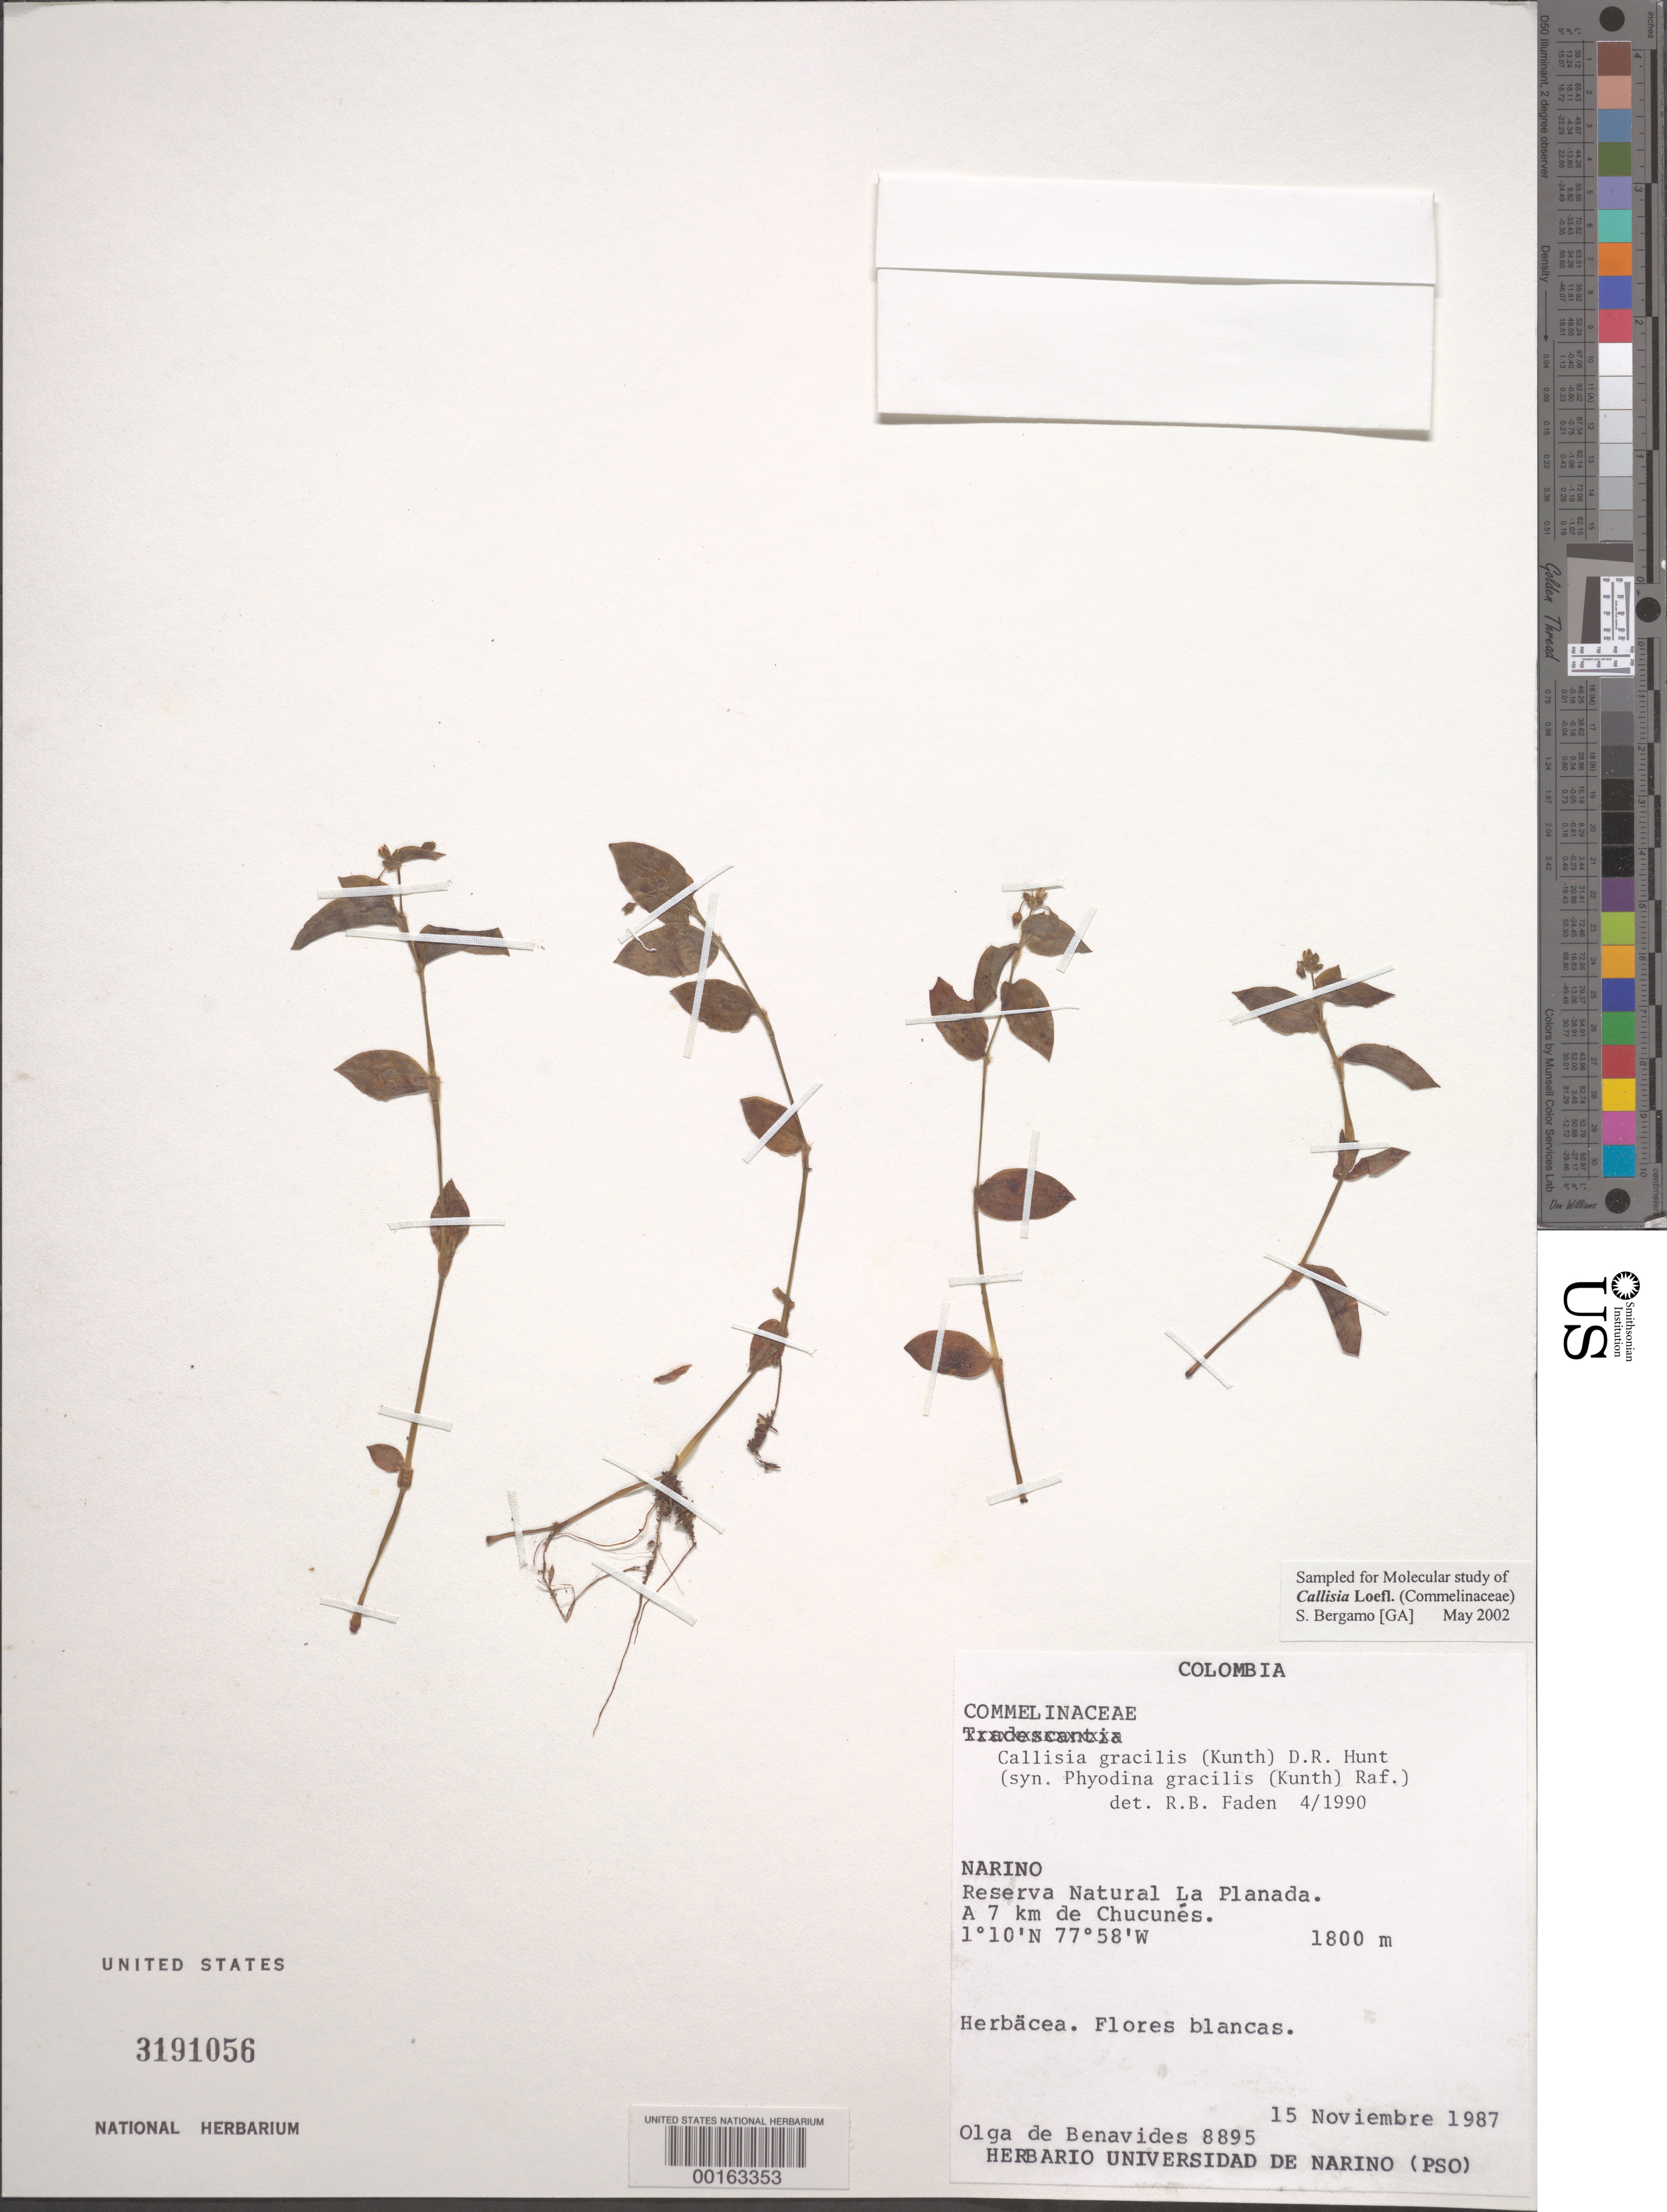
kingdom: Plantae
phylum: Tracheophyta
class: Liliopsida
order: Commelinales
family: Commelinaceae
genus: Callisia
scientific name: Callisia gracilis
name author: (Kunth) D.R. Hunt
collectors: Olga S. de Benavides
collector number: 8895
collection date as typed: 15 Nov 1987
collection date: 1987-11-15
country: Colombia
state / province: Nariño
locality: Reserva Natural la Planada, 7 km from Chucunes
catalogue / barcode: US 3191056